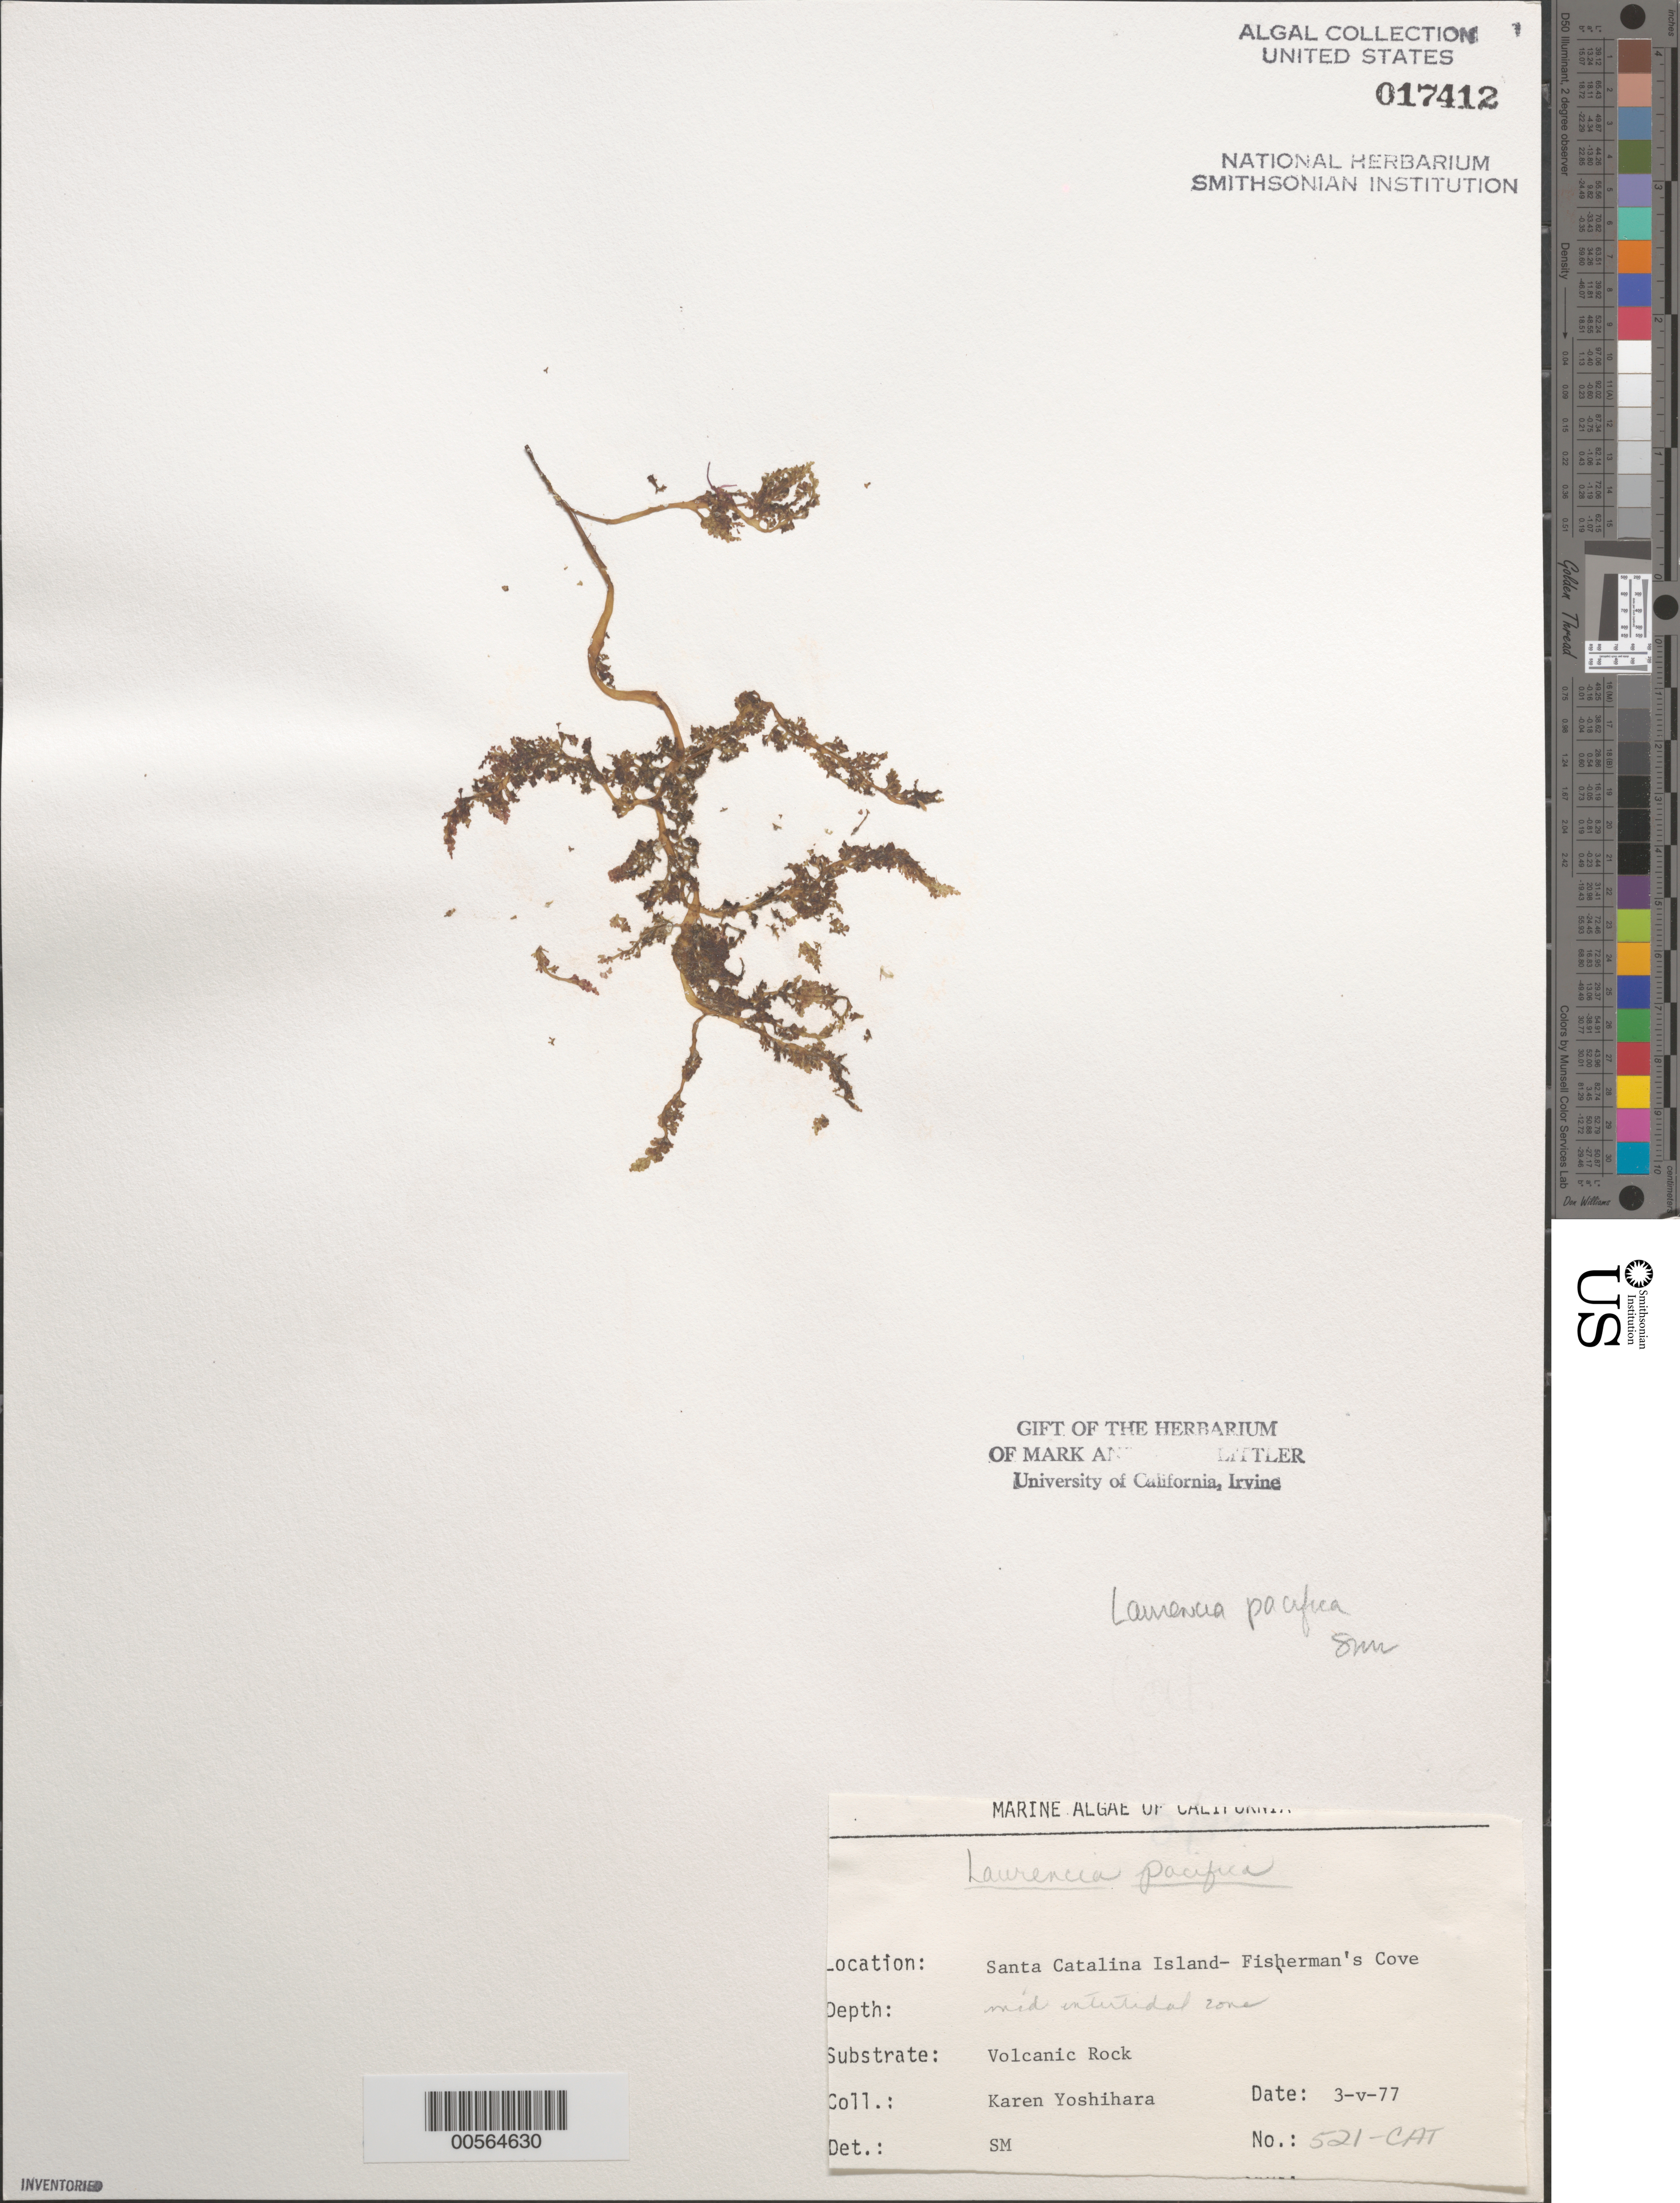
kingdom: Plantae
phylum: Rhodophyta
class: Florideophyceae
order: Ceramiales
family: Rhodomelaceae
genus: Laurencia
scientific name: Laurencia pacifica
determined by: Murray, S. N.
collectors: K. Yoshihara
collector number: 521-cat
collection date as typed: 03 May 1977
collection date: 1977-05-03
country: United States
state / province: California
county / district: Los Angeles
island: Santa Catalina Island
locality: Fishermen Cove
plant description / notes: BLM-SOCALBIGHT Rocky Intertidal Survey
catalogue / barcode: US 17412